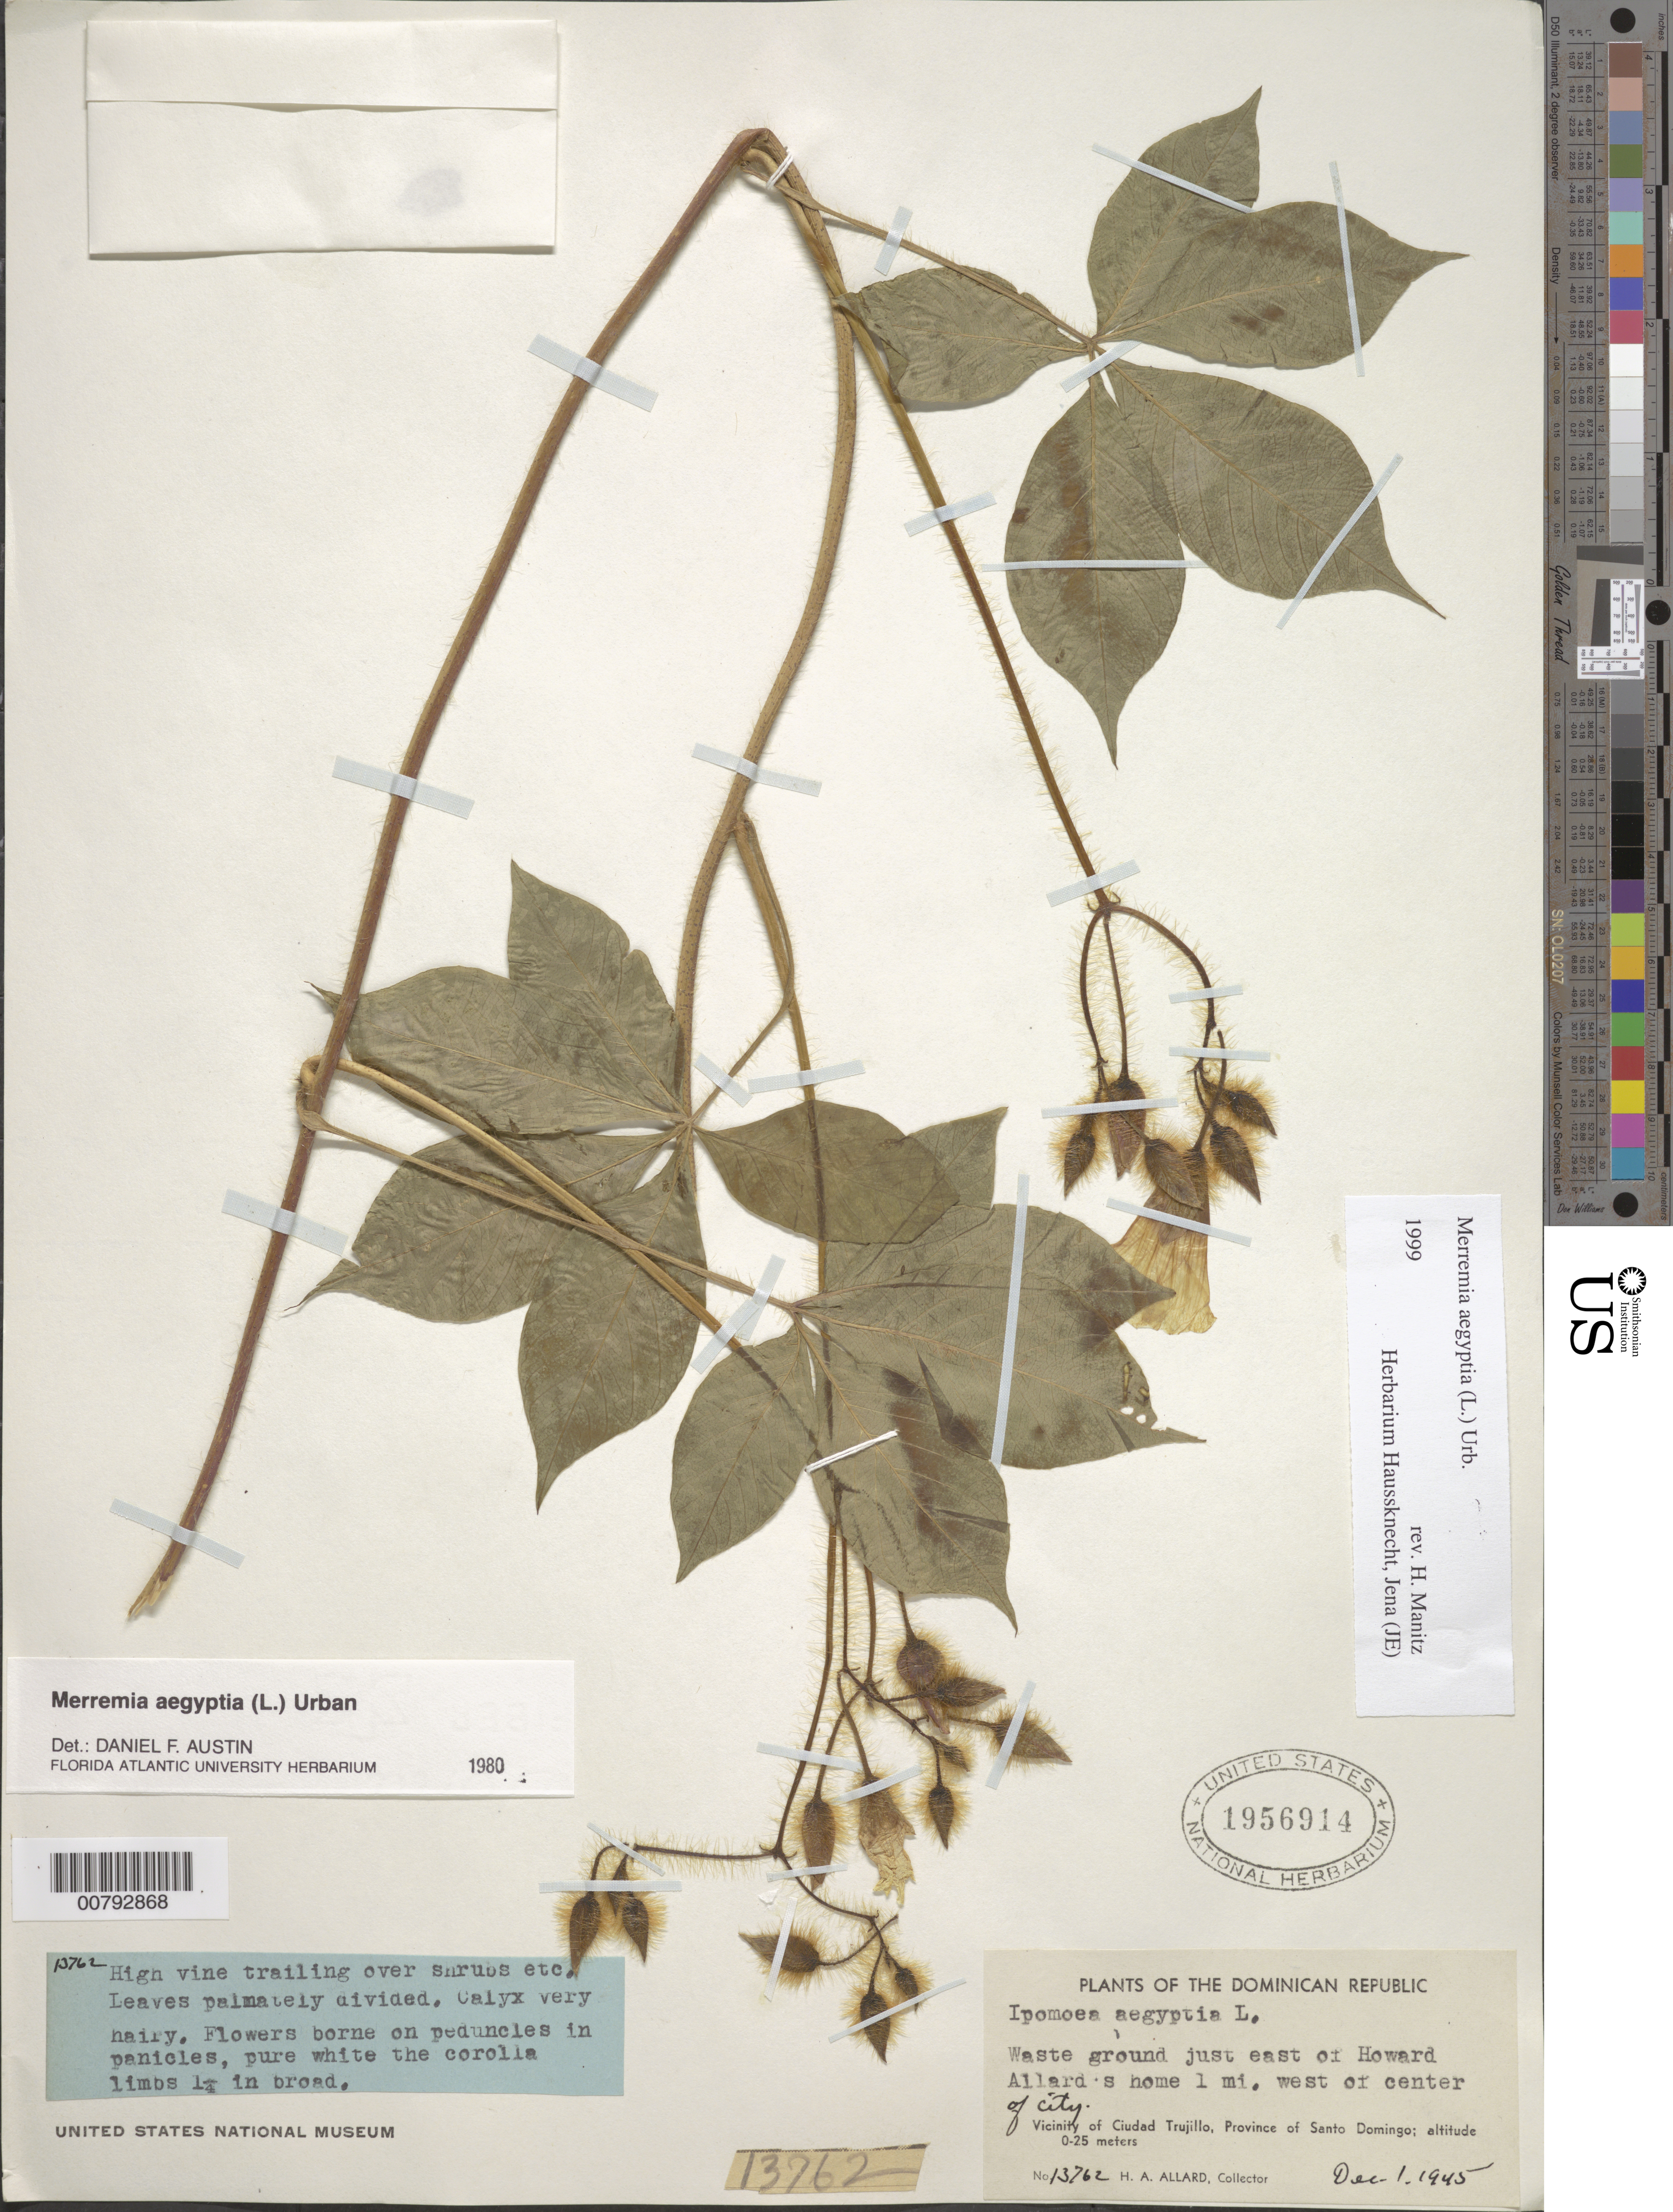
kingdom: Plantae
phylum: Tracheophyta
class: Magnoliopsida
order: Solanales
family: Convolvulaceae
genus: Distimake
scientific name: Distimake aegyptius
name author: (L.) A. R. Simões & Staples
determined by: Strong, Mark T., (BOT), Smithsonian Institution - National Museum of Natural History (UNITED STATES)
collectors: H. A. Allard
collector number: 13762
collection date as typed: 01 Dec 1945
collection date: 1945-12-01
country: Dominican Republic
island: Hispaniola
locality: Province of Santo Domingo, vicinity of Ciudad Trujillo, just east of Howard Allard's home, one mile west of center of city.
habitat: Waste ground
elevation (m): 0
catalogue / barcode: US 1956914